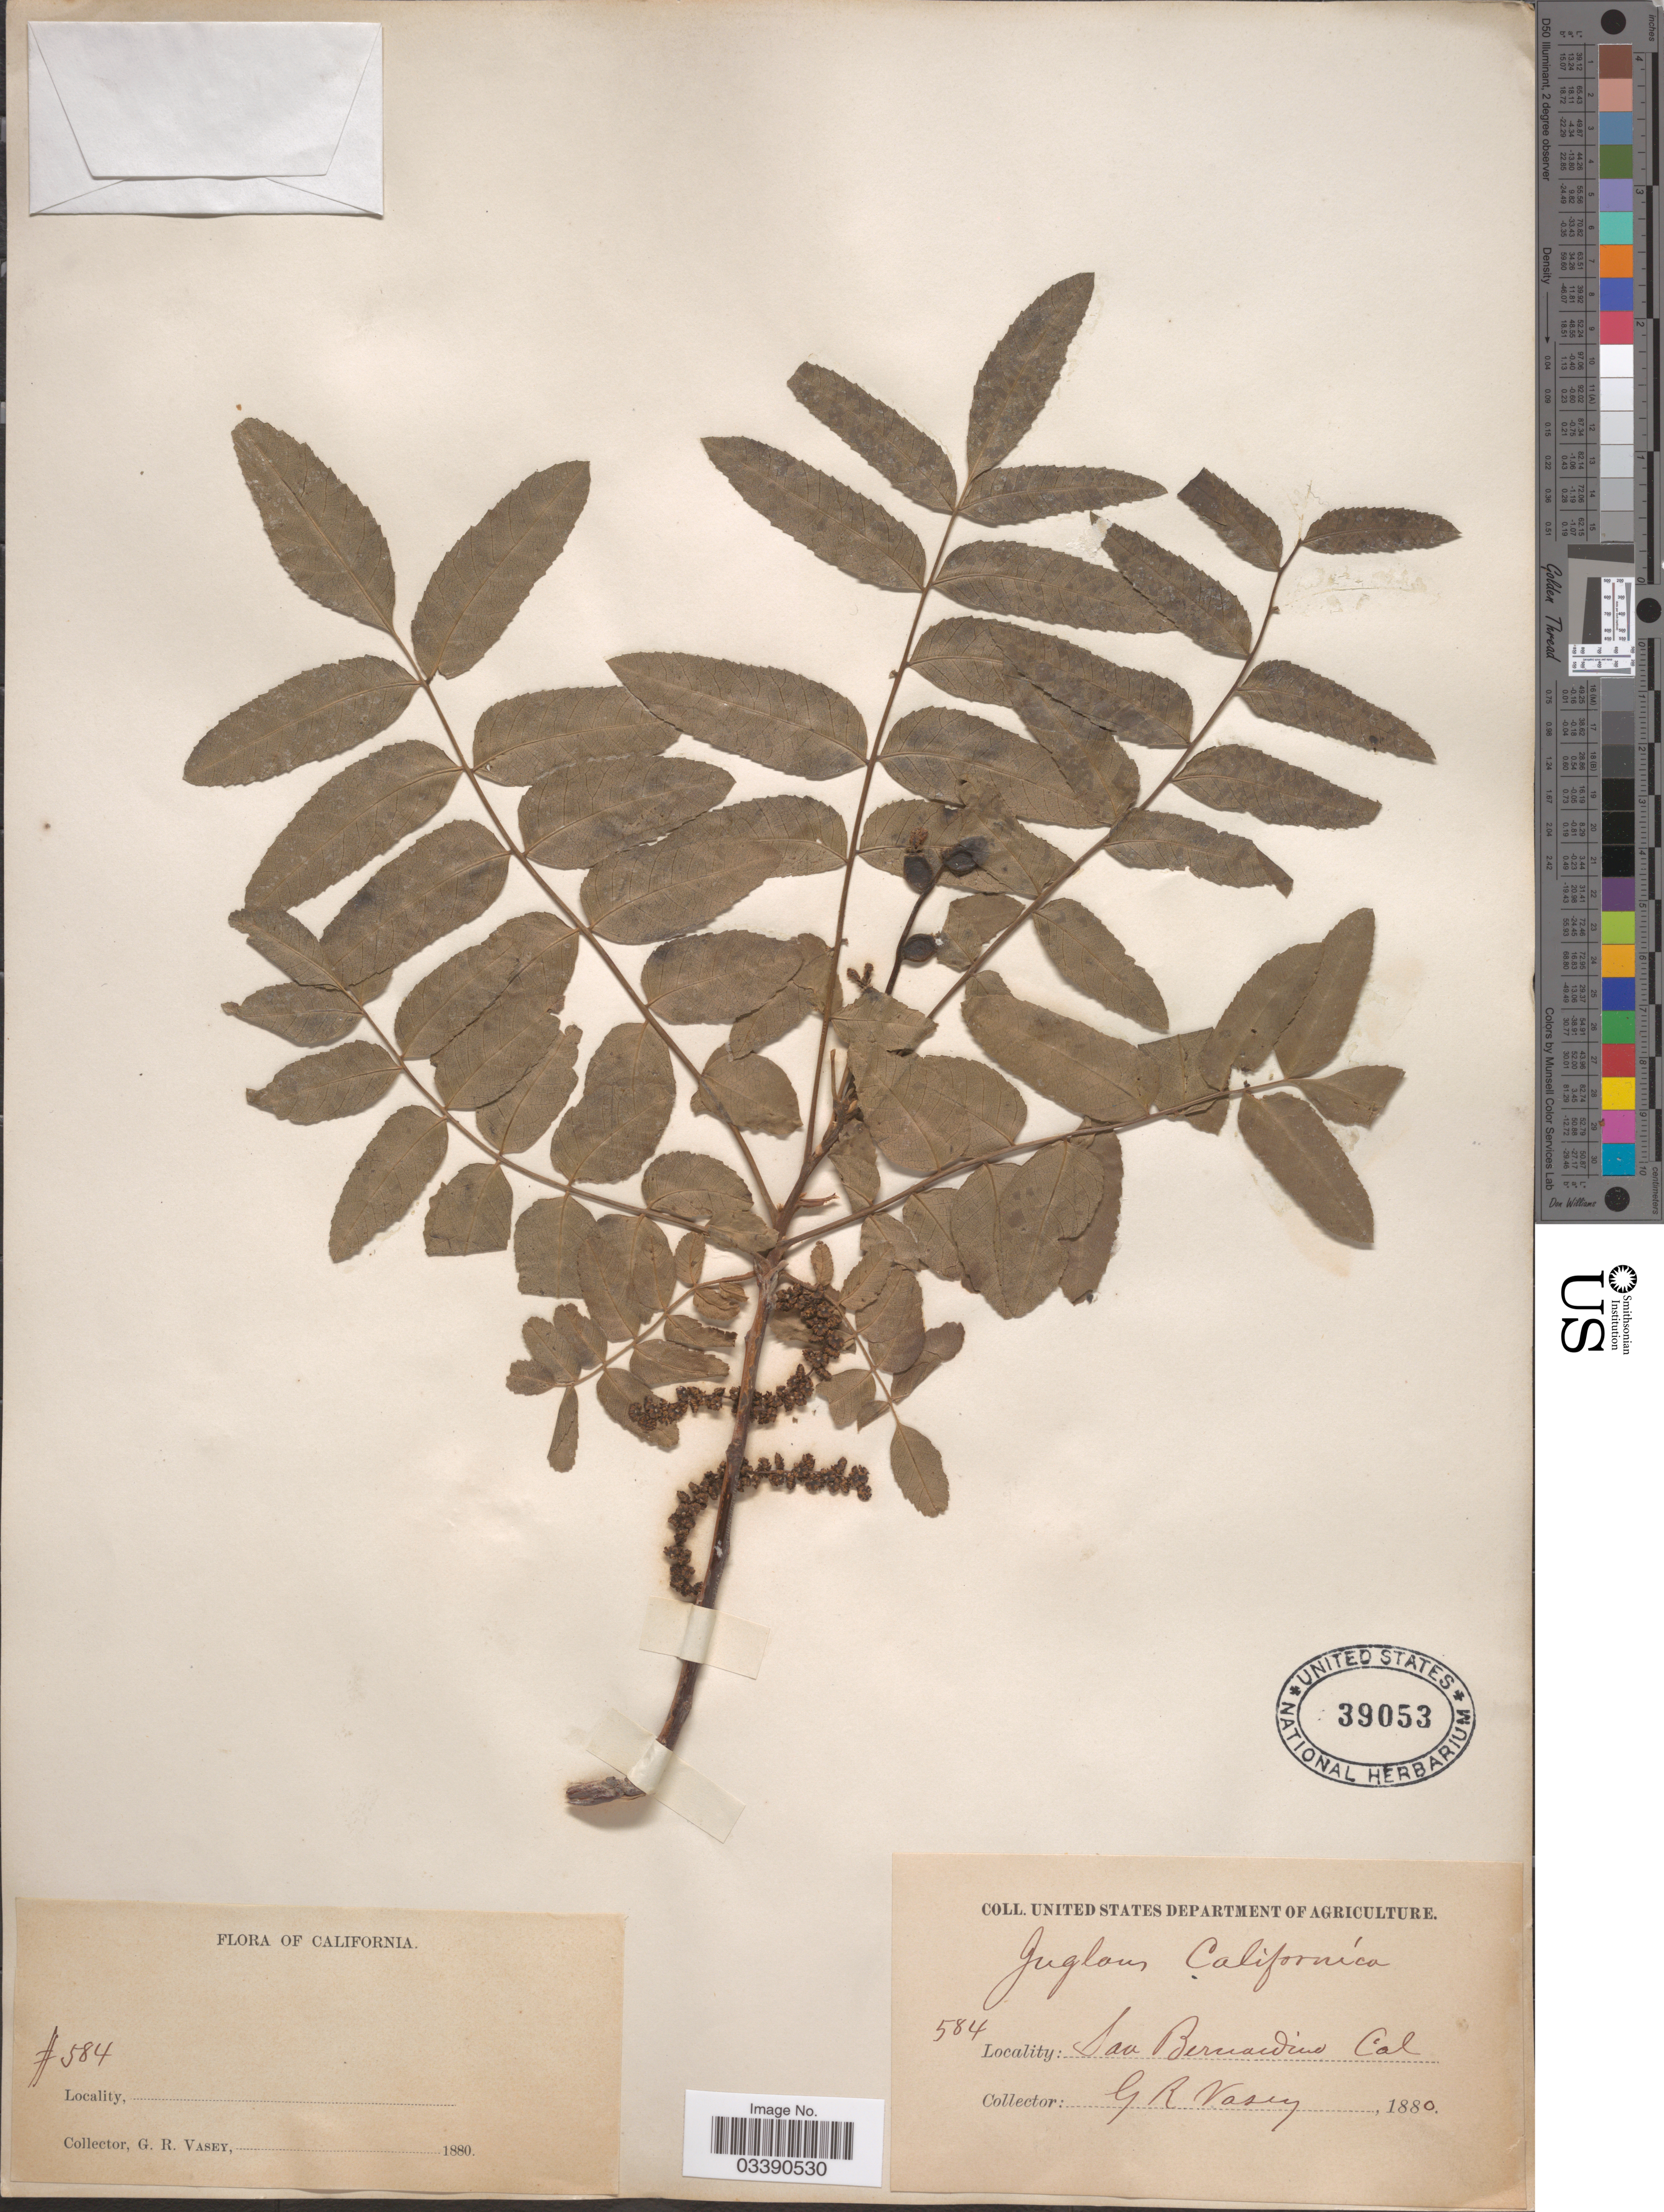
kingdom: Plantae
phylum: Tracheophyta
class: Magnoliopsida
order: Fagales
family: Juglandaceae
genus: Juglans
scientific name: Juglans californica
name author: S. Watson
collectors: G. R. Vasey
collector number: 584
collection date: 1880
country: United States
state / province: California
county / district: San Bernardino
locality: San Bernardino.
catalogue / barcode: US 39053